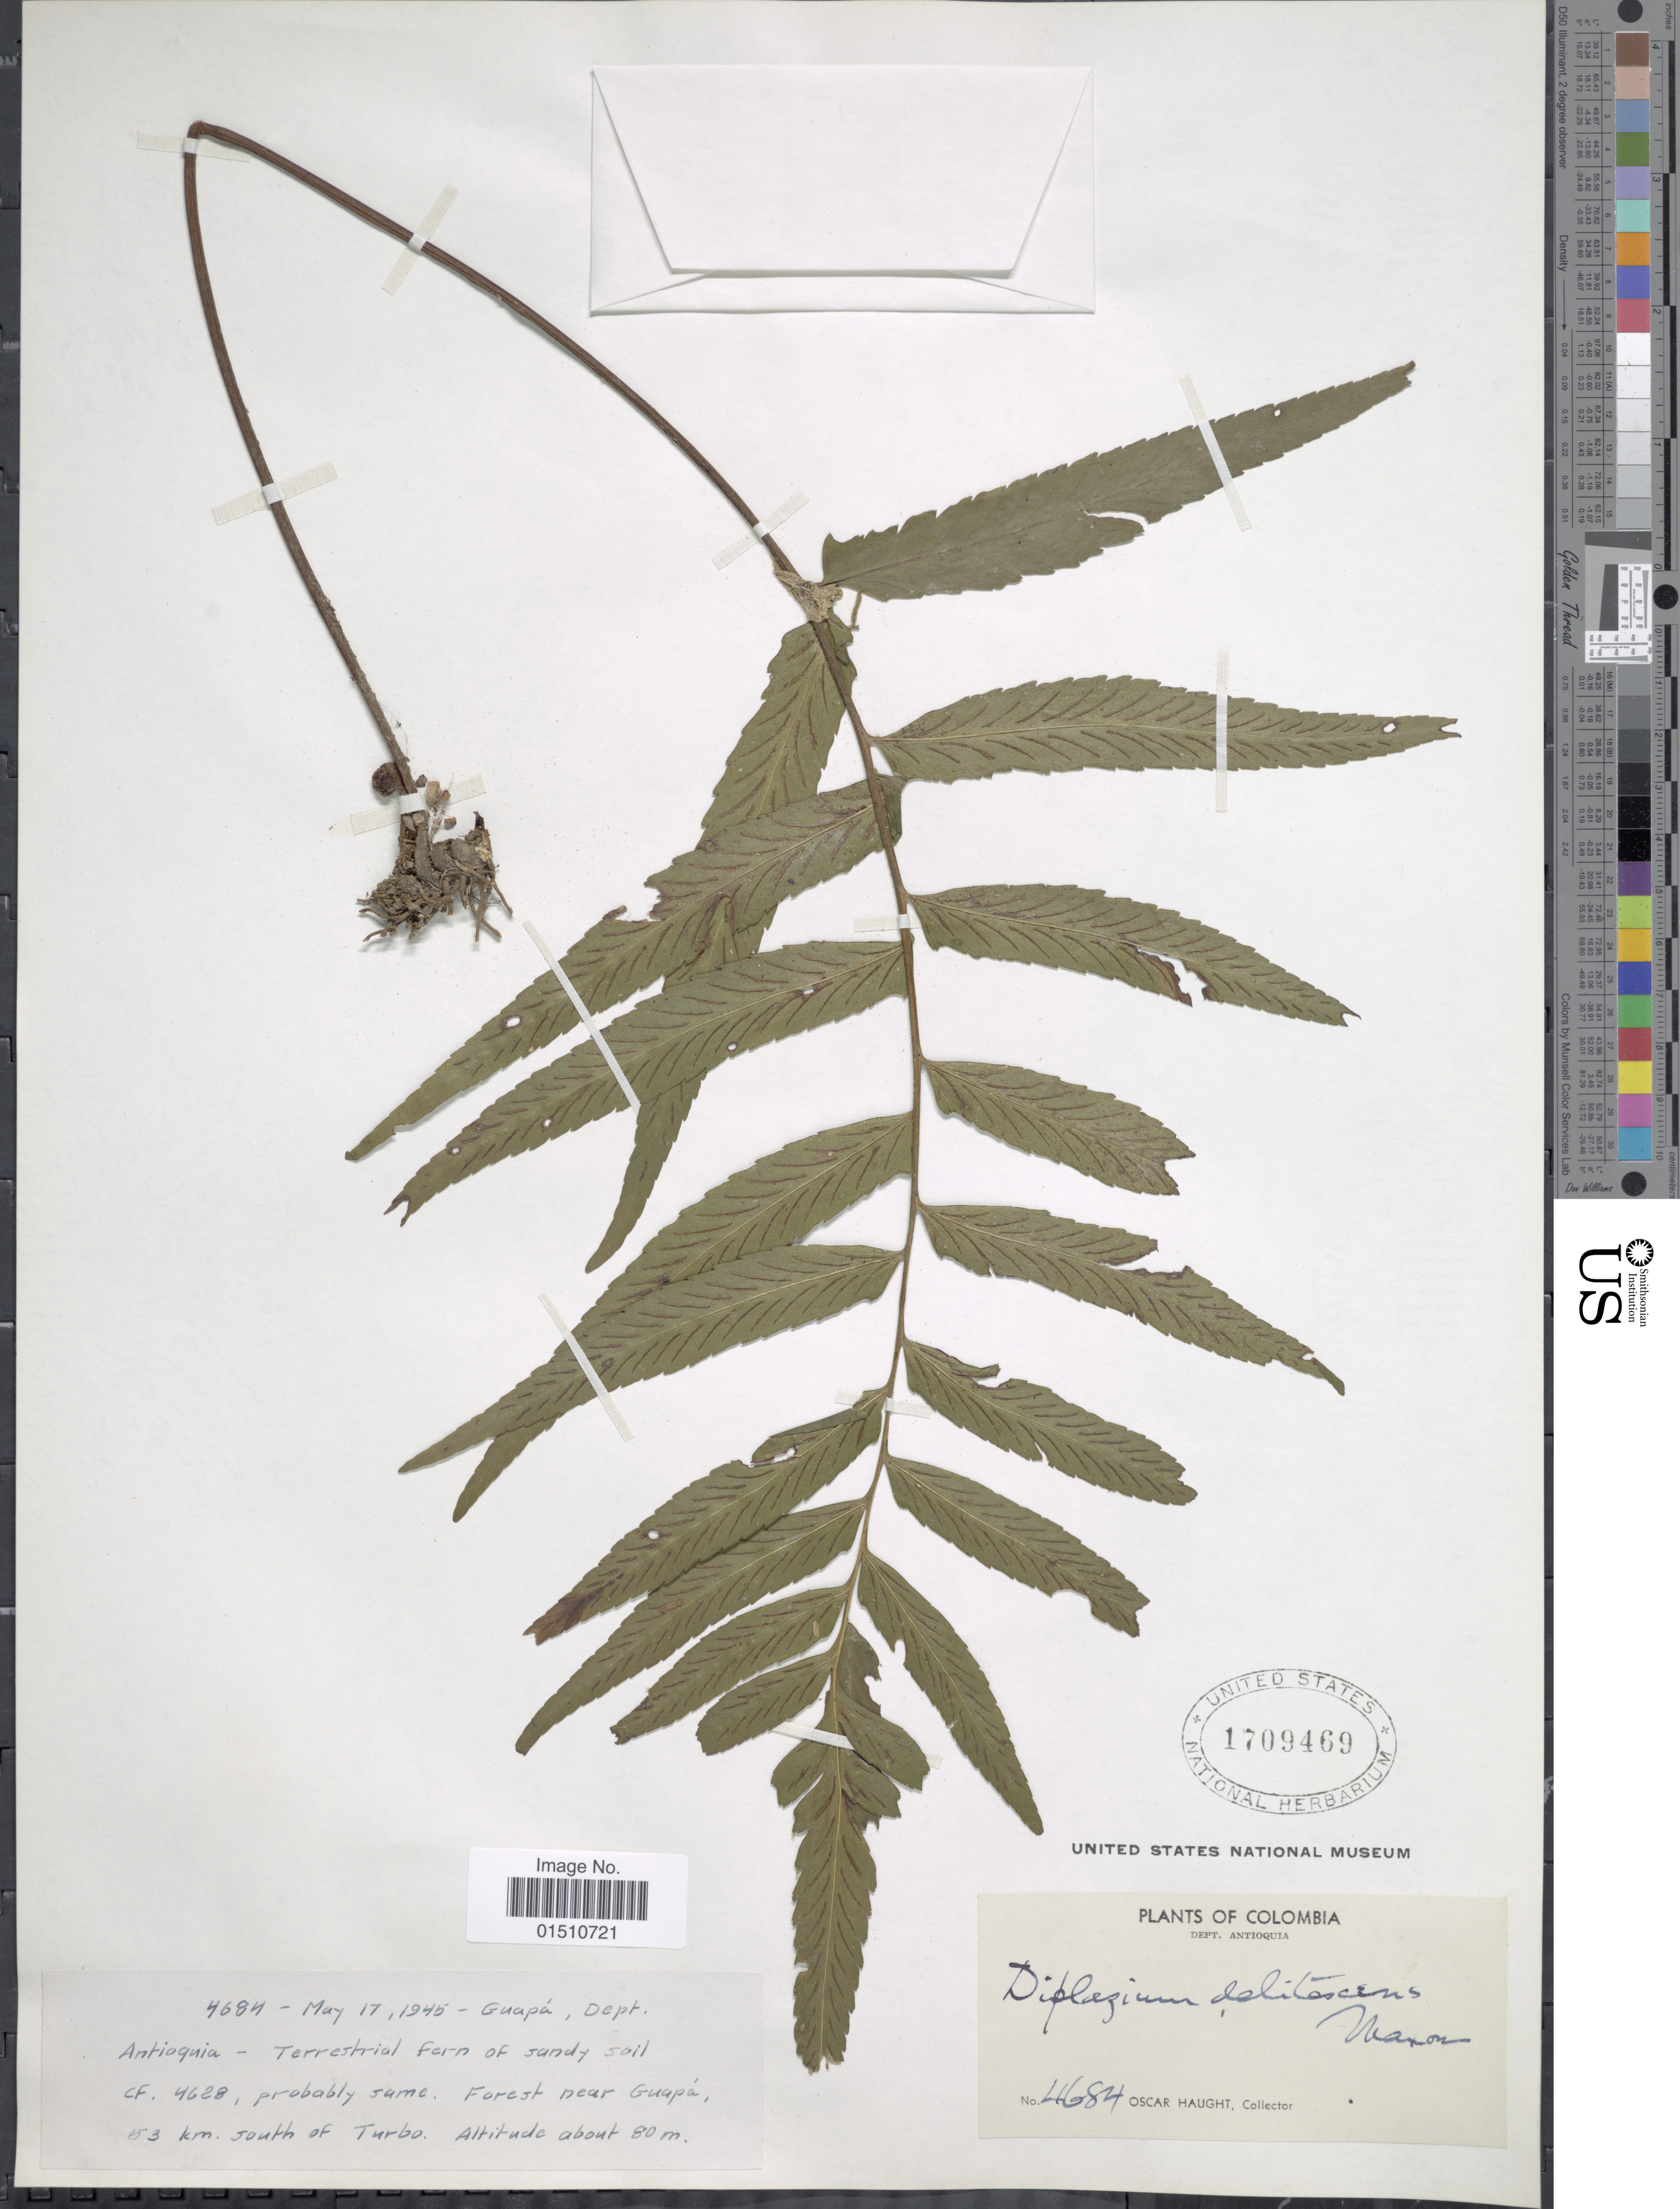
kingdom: Plantae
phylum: Tracheophyta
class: Polypodiopsida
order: Polypodiales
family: Aspleniaceae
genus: Asplenium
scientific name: Asplenium delitescens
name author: (Maxon) L.D. Gómez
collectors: O. L. Haught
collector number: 4684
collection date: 1945-05-17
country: Colombia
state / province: Antioquia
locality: Colombia, Dept. Antioquia, Forest near Guapa, 53 km. south of Turbo.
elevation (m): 80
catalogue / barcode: US 1709469